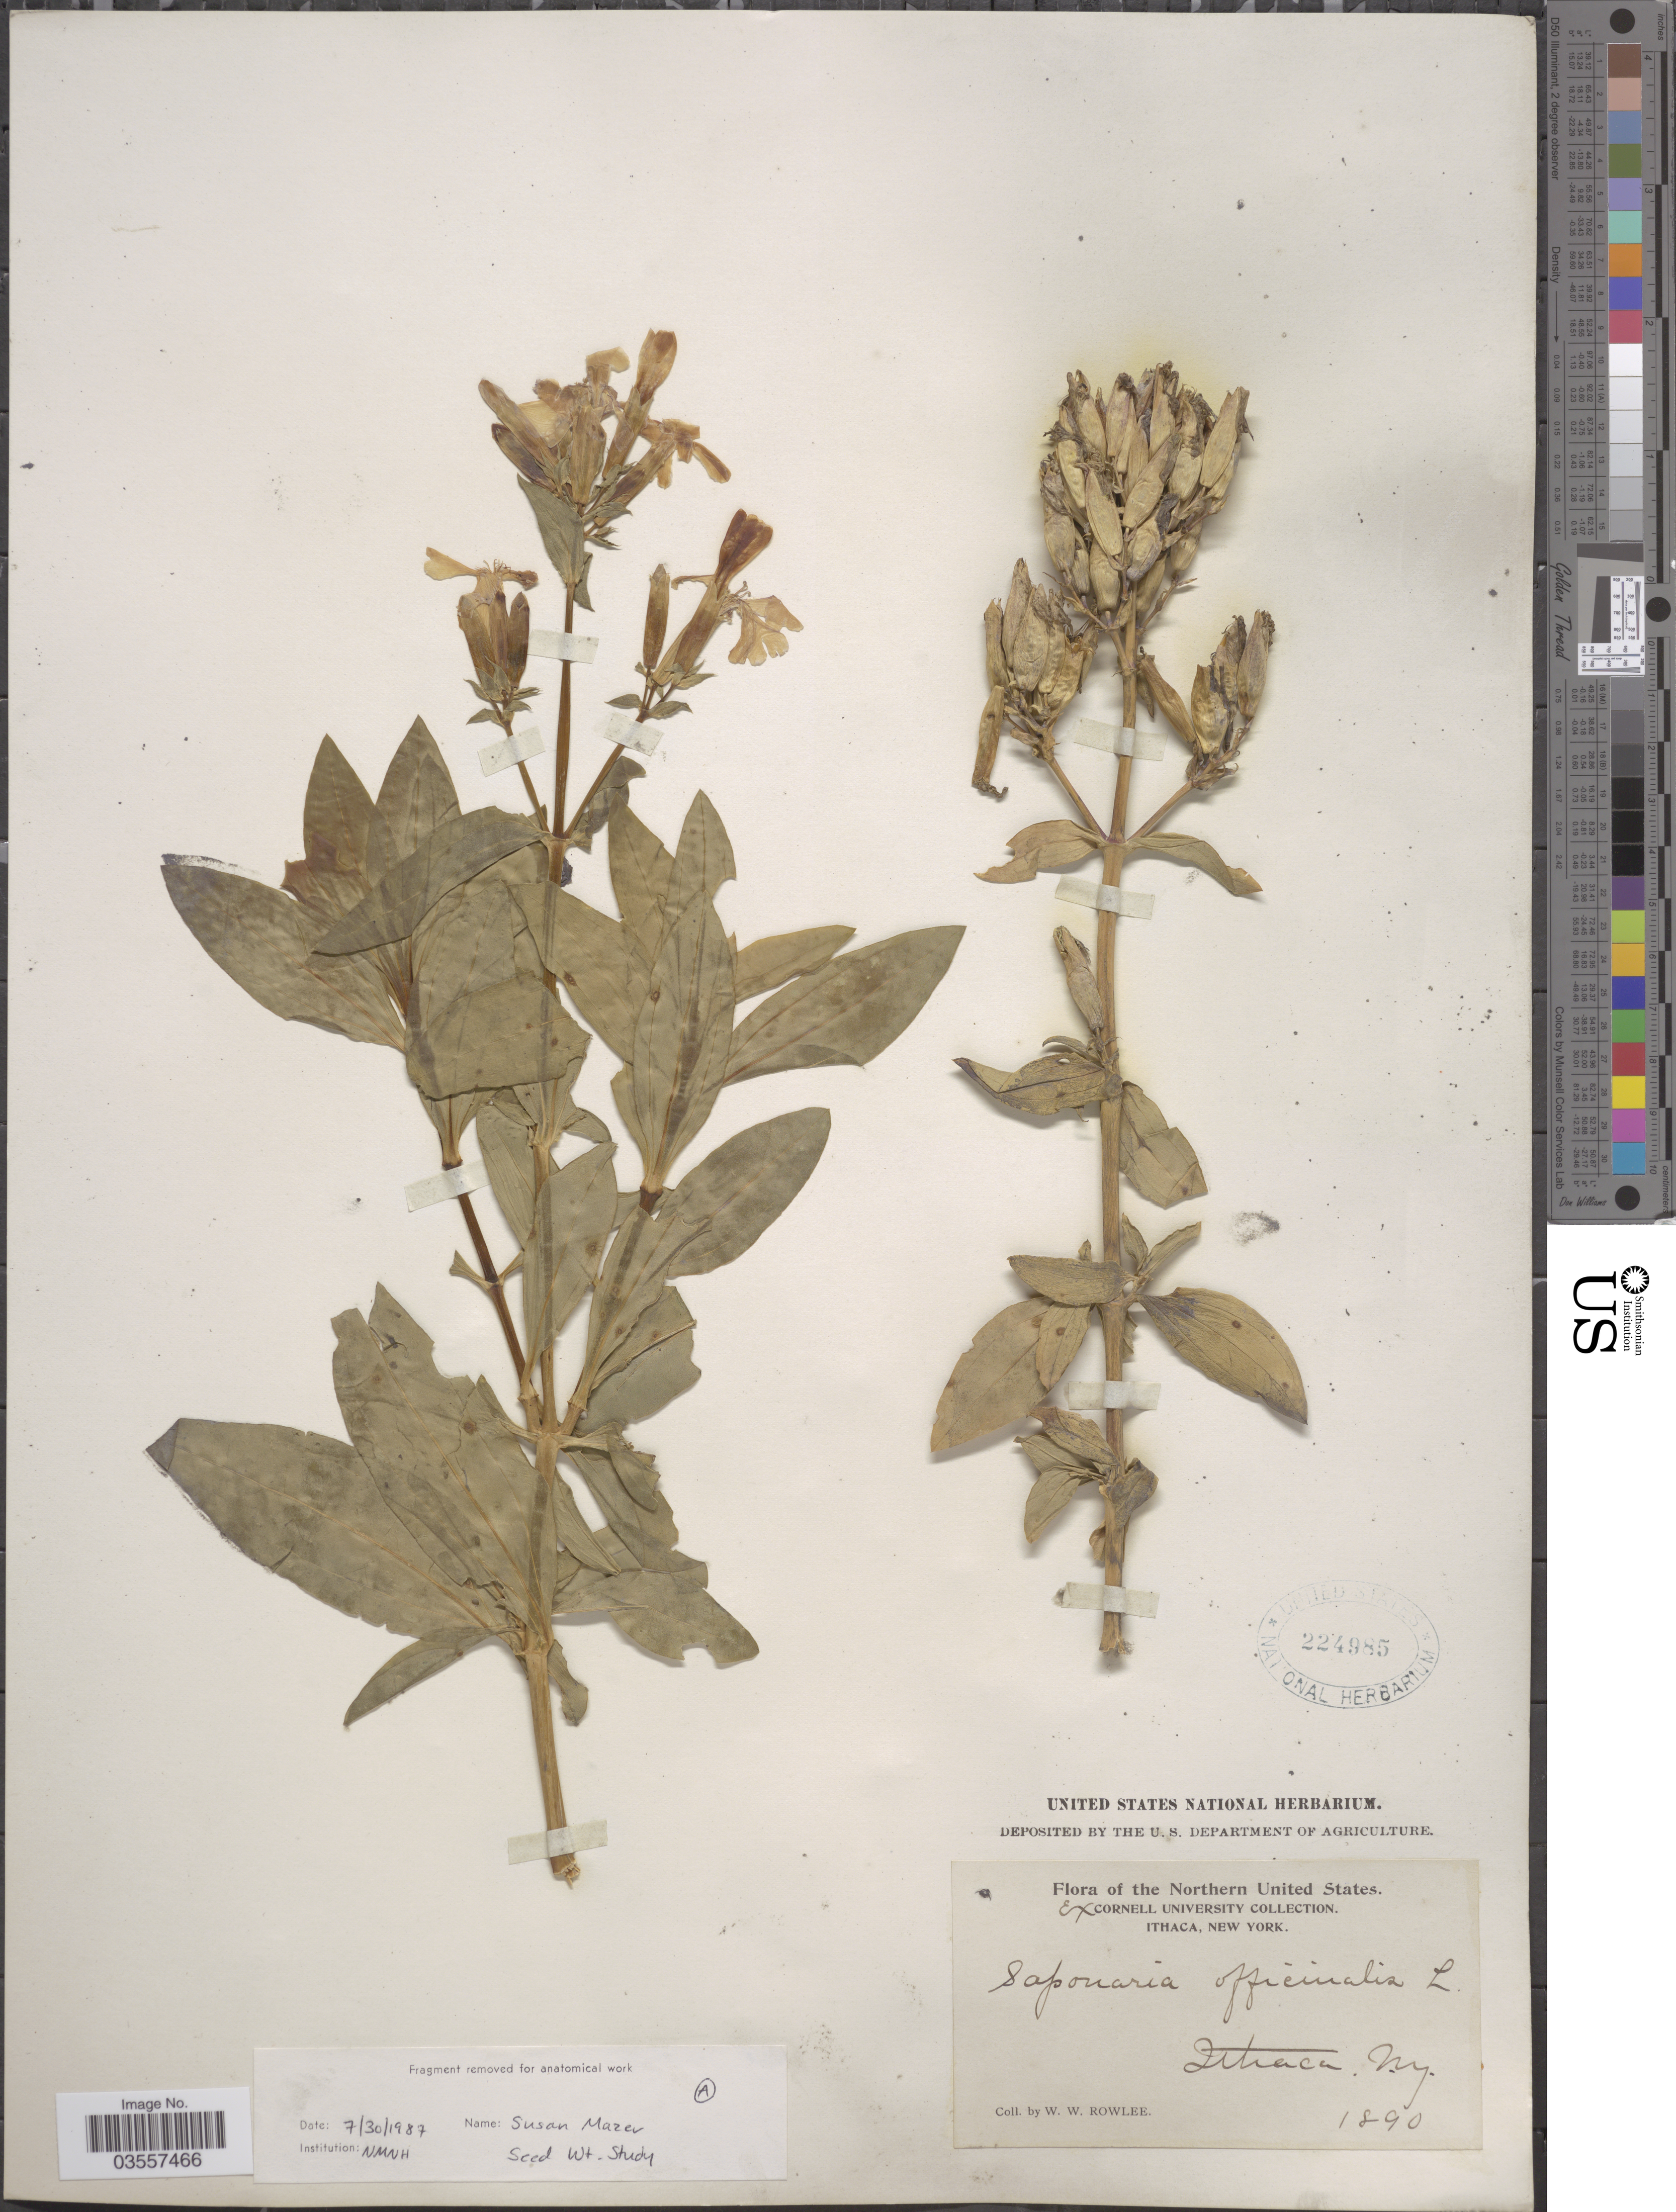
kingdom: Plantae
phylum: Tracheophyta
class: Magnoliopsida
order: Caryophyllales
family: Caryophyllaceae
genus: Saponaria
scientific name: Saponaria officinalis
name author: L.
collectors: W. W. Rowlee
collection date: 1890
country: United States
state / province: New York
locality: Northern United States. Ithaca.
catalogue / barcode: US 224985